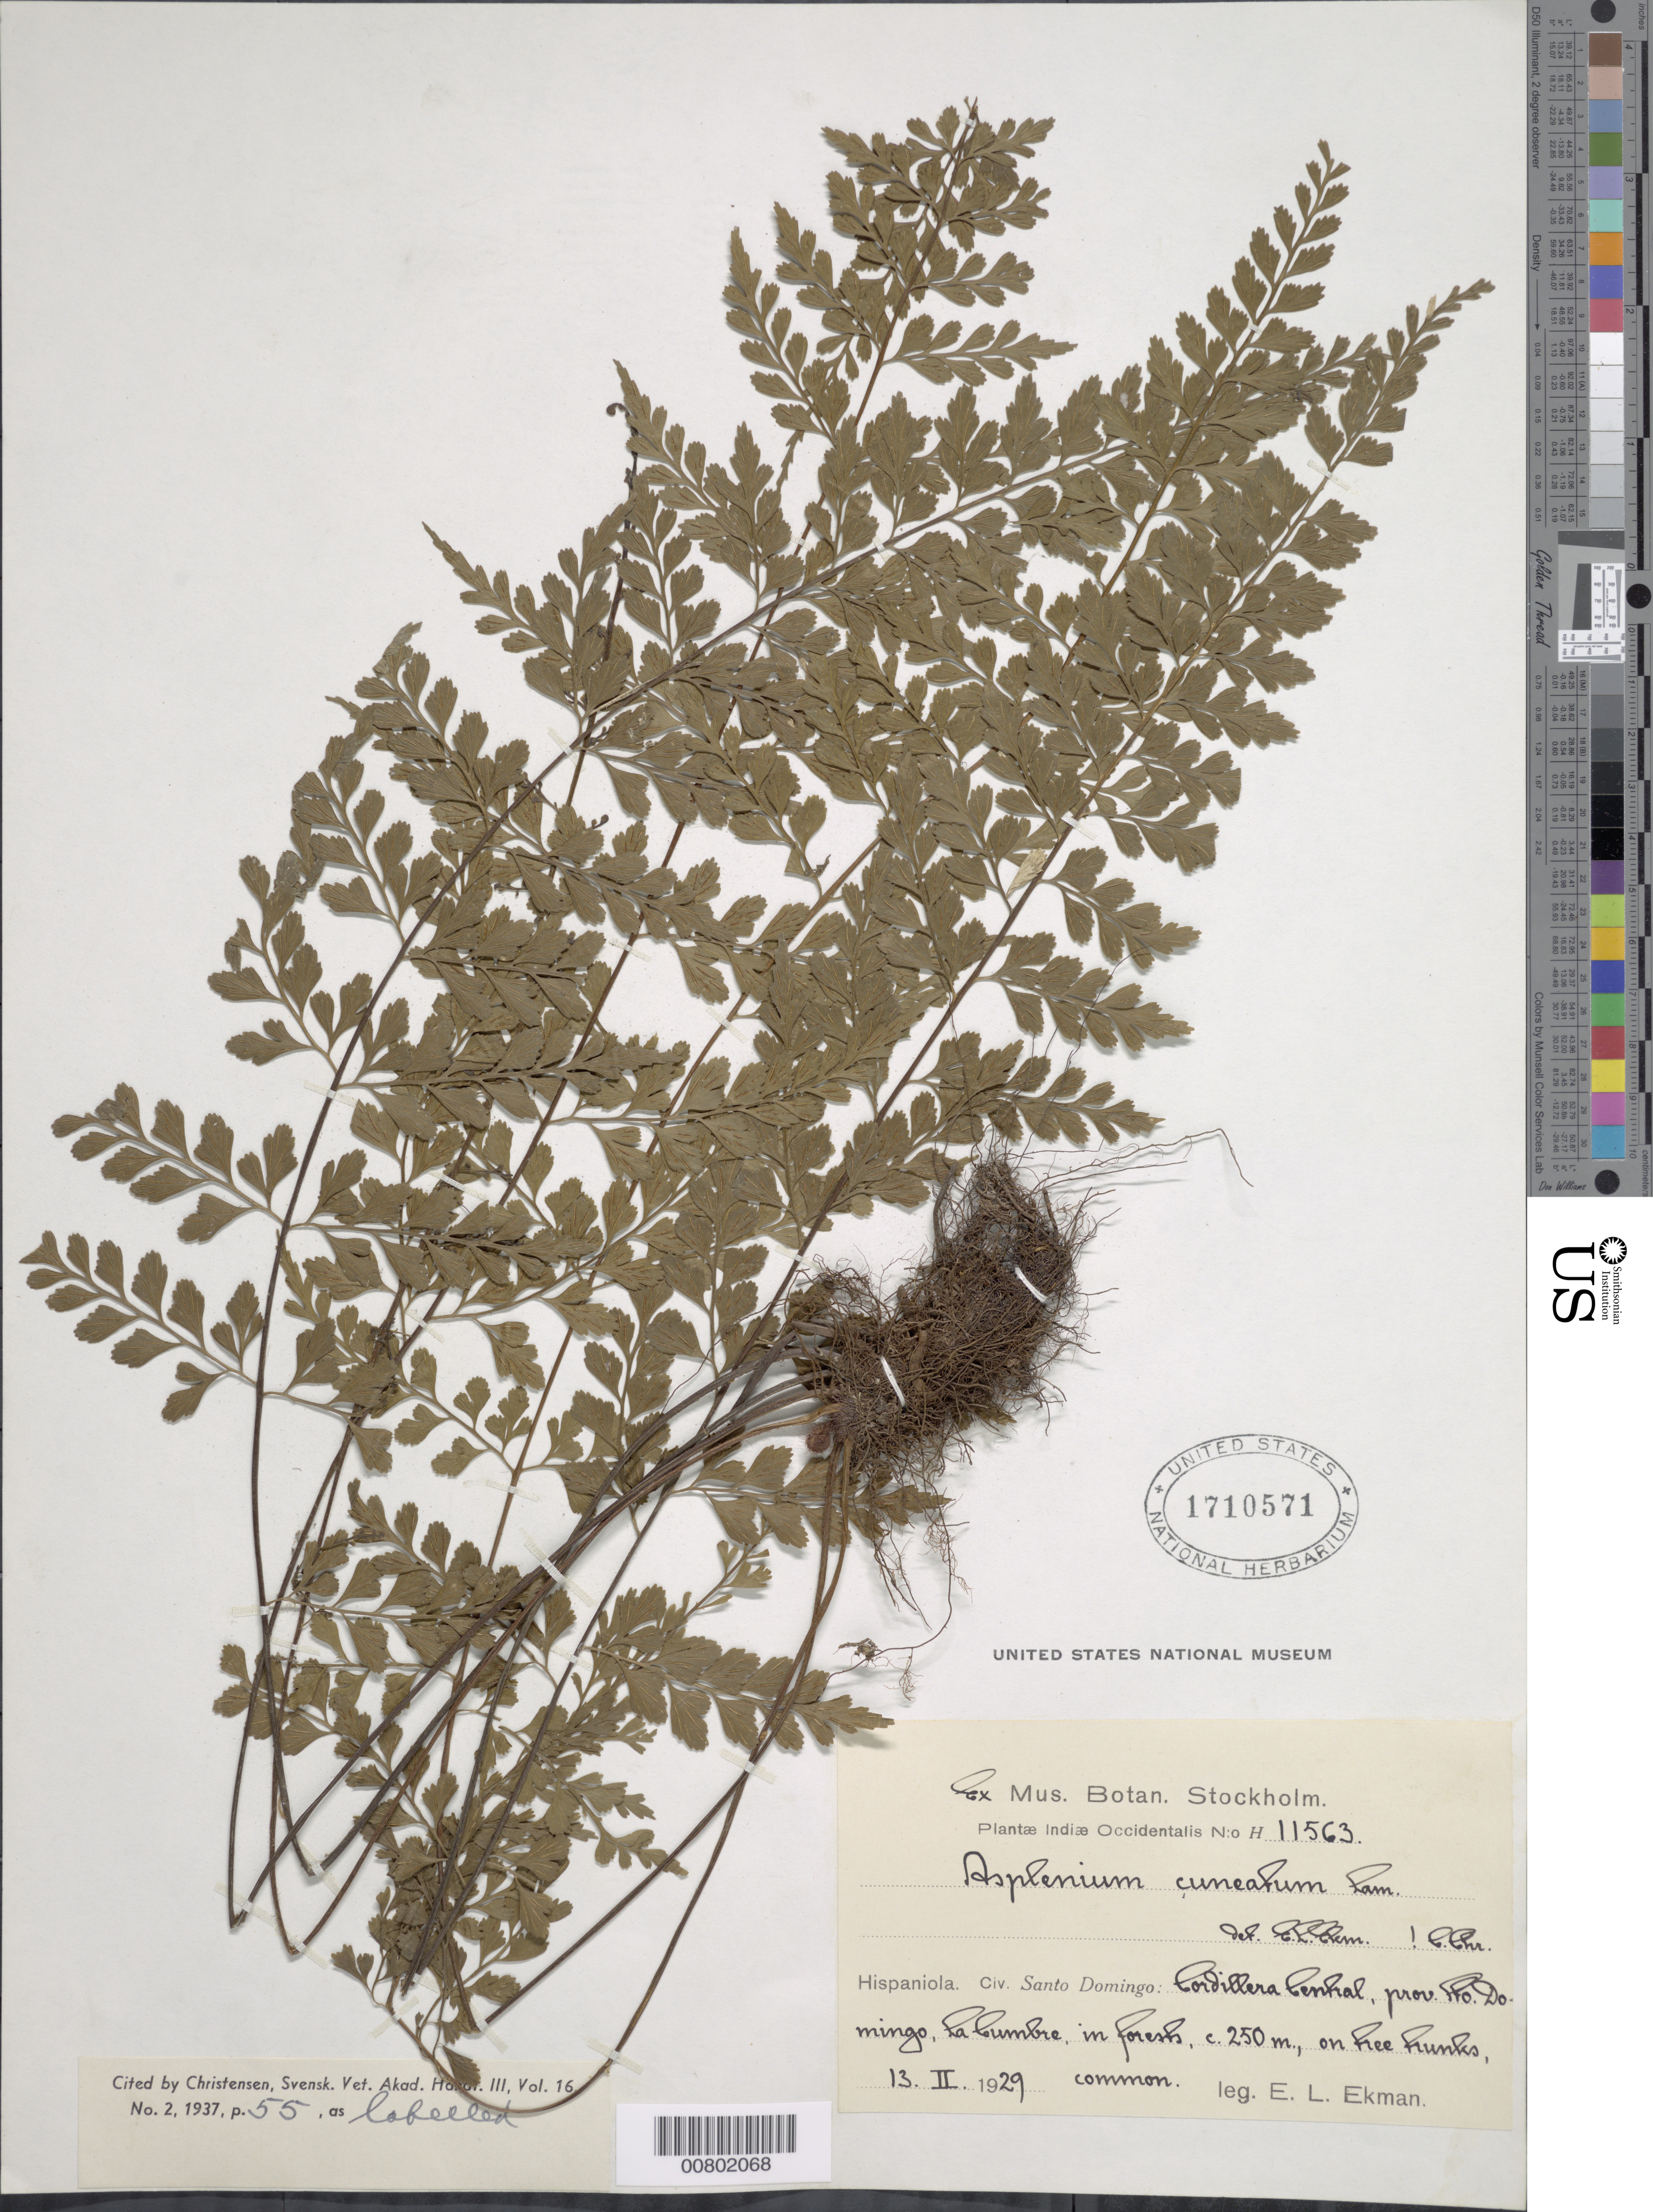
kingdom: Plantae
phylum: Tracheophyta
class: Polypodiopsida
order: Polypodiales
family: Aspleniaceae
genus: Asplenium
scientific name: Asplenium cuneatum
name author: Lam.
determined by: Christensen, C. F. A.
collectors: E. L. Ekman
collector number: H 11563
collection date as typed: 13 Feb 1929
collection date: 1929-02-13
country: Dominican Republic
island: Hispaniola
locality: Prov. Santo Domingo, Cordillera Central, La Cumbre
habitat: Forests, on tree trunks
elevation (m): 250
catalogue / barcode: US 1710571